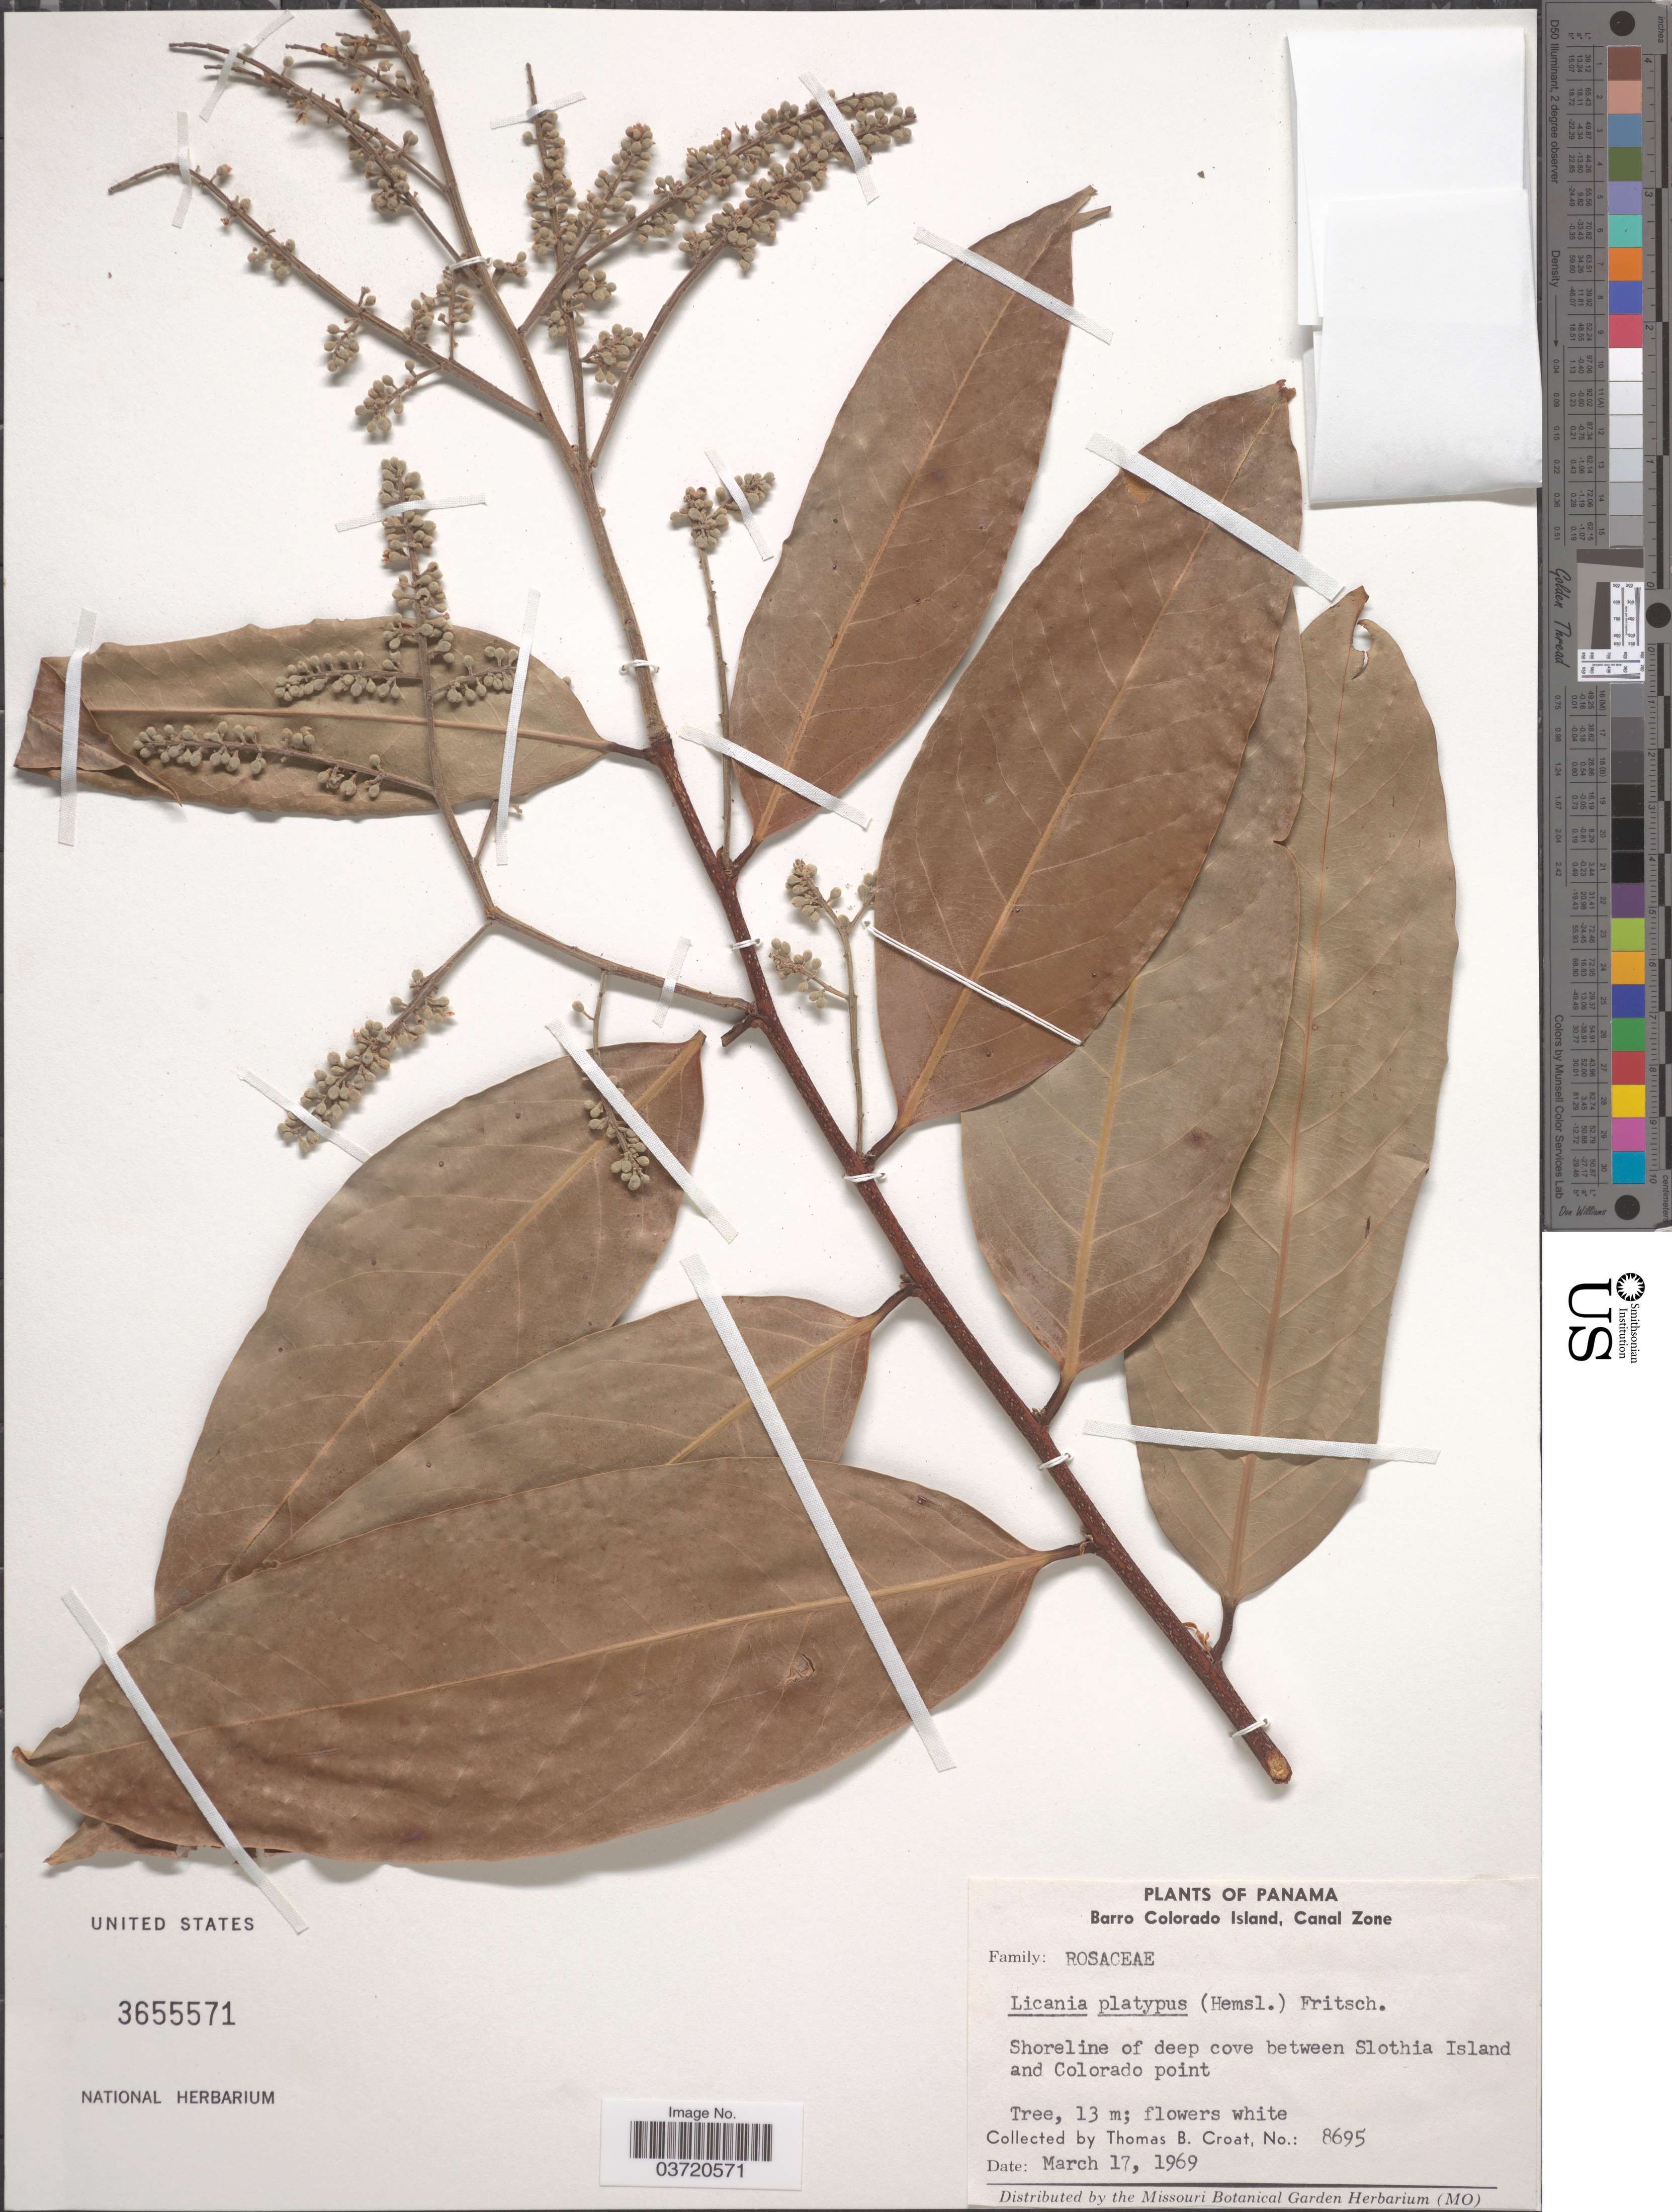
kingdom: Plantae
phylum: Tracheophyta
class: Magnoliopsida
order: Malpighiales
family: Chrysobalanaceae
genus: Moquilea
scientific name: Moquilea platypus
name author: Hemsl.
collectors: T. B. Croat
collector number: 8695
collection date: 1969-03-17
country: Panama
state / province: Panamá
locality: Barro Colorado Island, Canal Zone. Shoreline of deep cove between Slothia Island and Colorado point.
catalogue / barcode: US 3655571